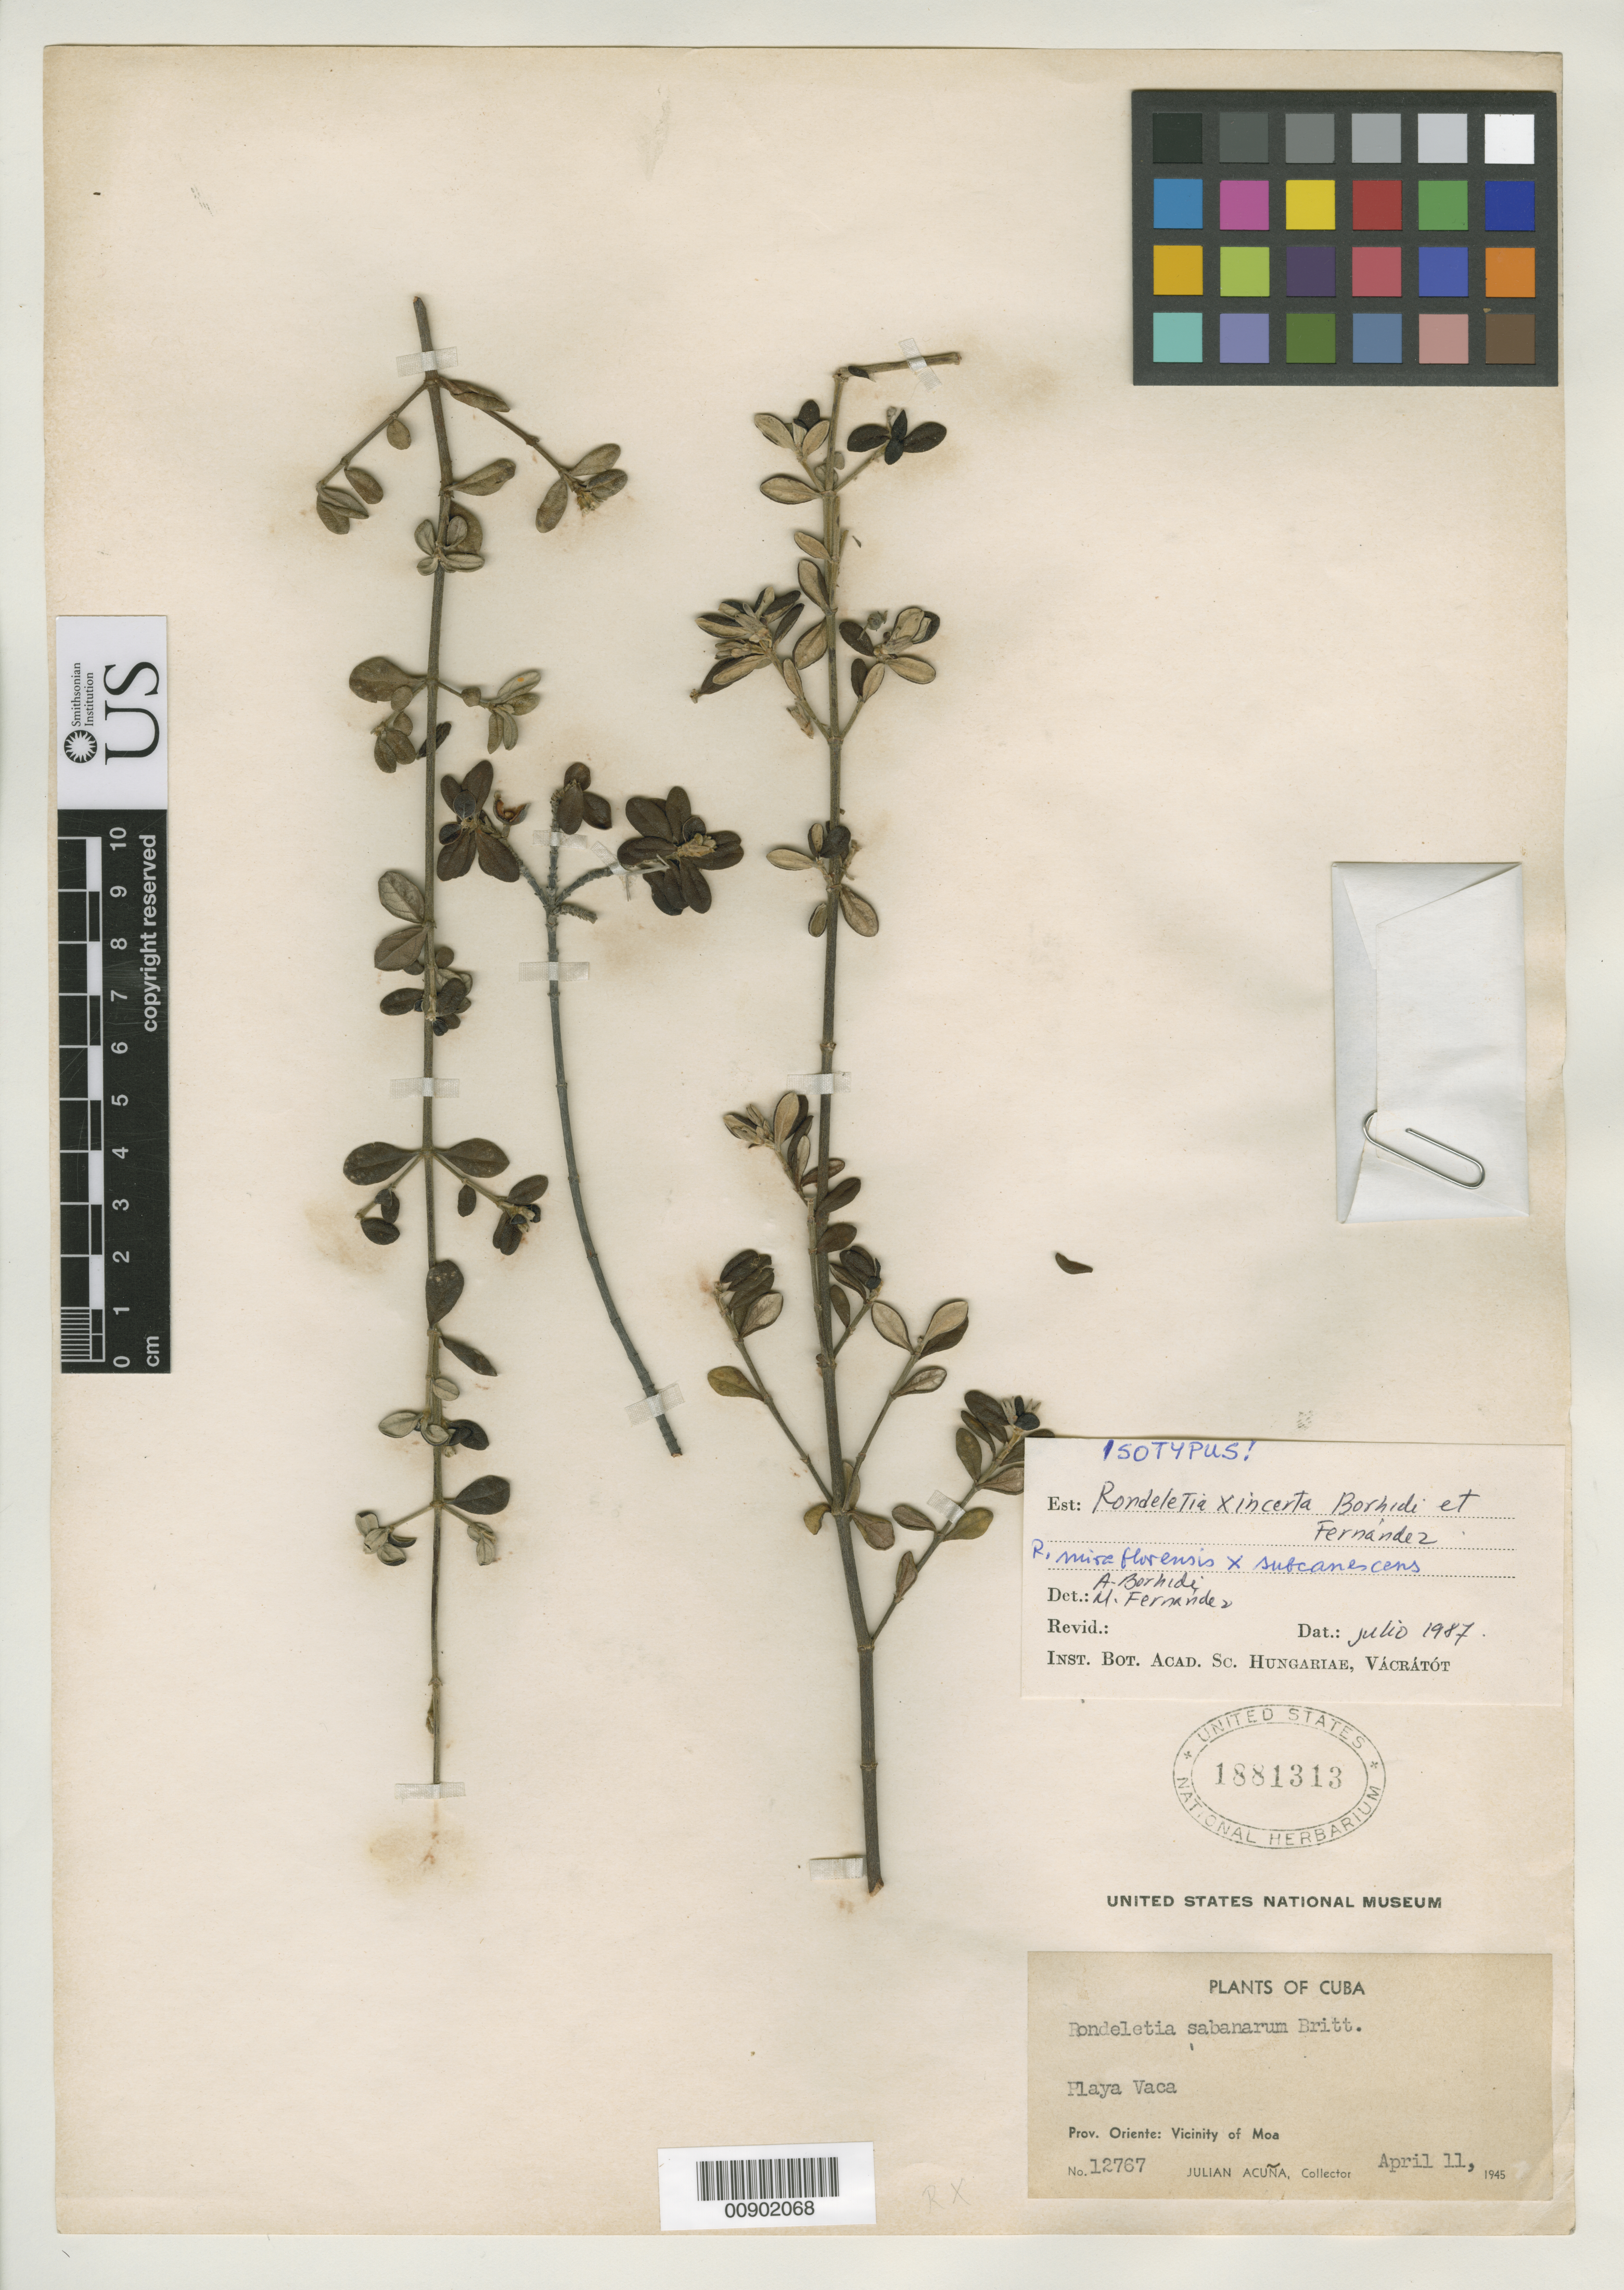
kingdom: Plantae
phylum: Tracheophyta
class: Magnoliopsida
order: Gentianales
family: Rubiaceae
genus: Rondeletia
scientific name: Rondeletia x incerta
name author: Borhidi & Fernández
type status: Isotype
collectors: J. Acuña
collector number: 12767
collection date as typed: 11 Apr 1945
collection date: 1945-04-11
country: Cuba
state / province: Oriente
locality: Prov. Oriente: Vicinity of Moa. Playa Vaca.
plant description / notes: Hybrid species, Rondeletia mirafloresensis × R. subcanescens.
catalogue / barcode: US 1881313